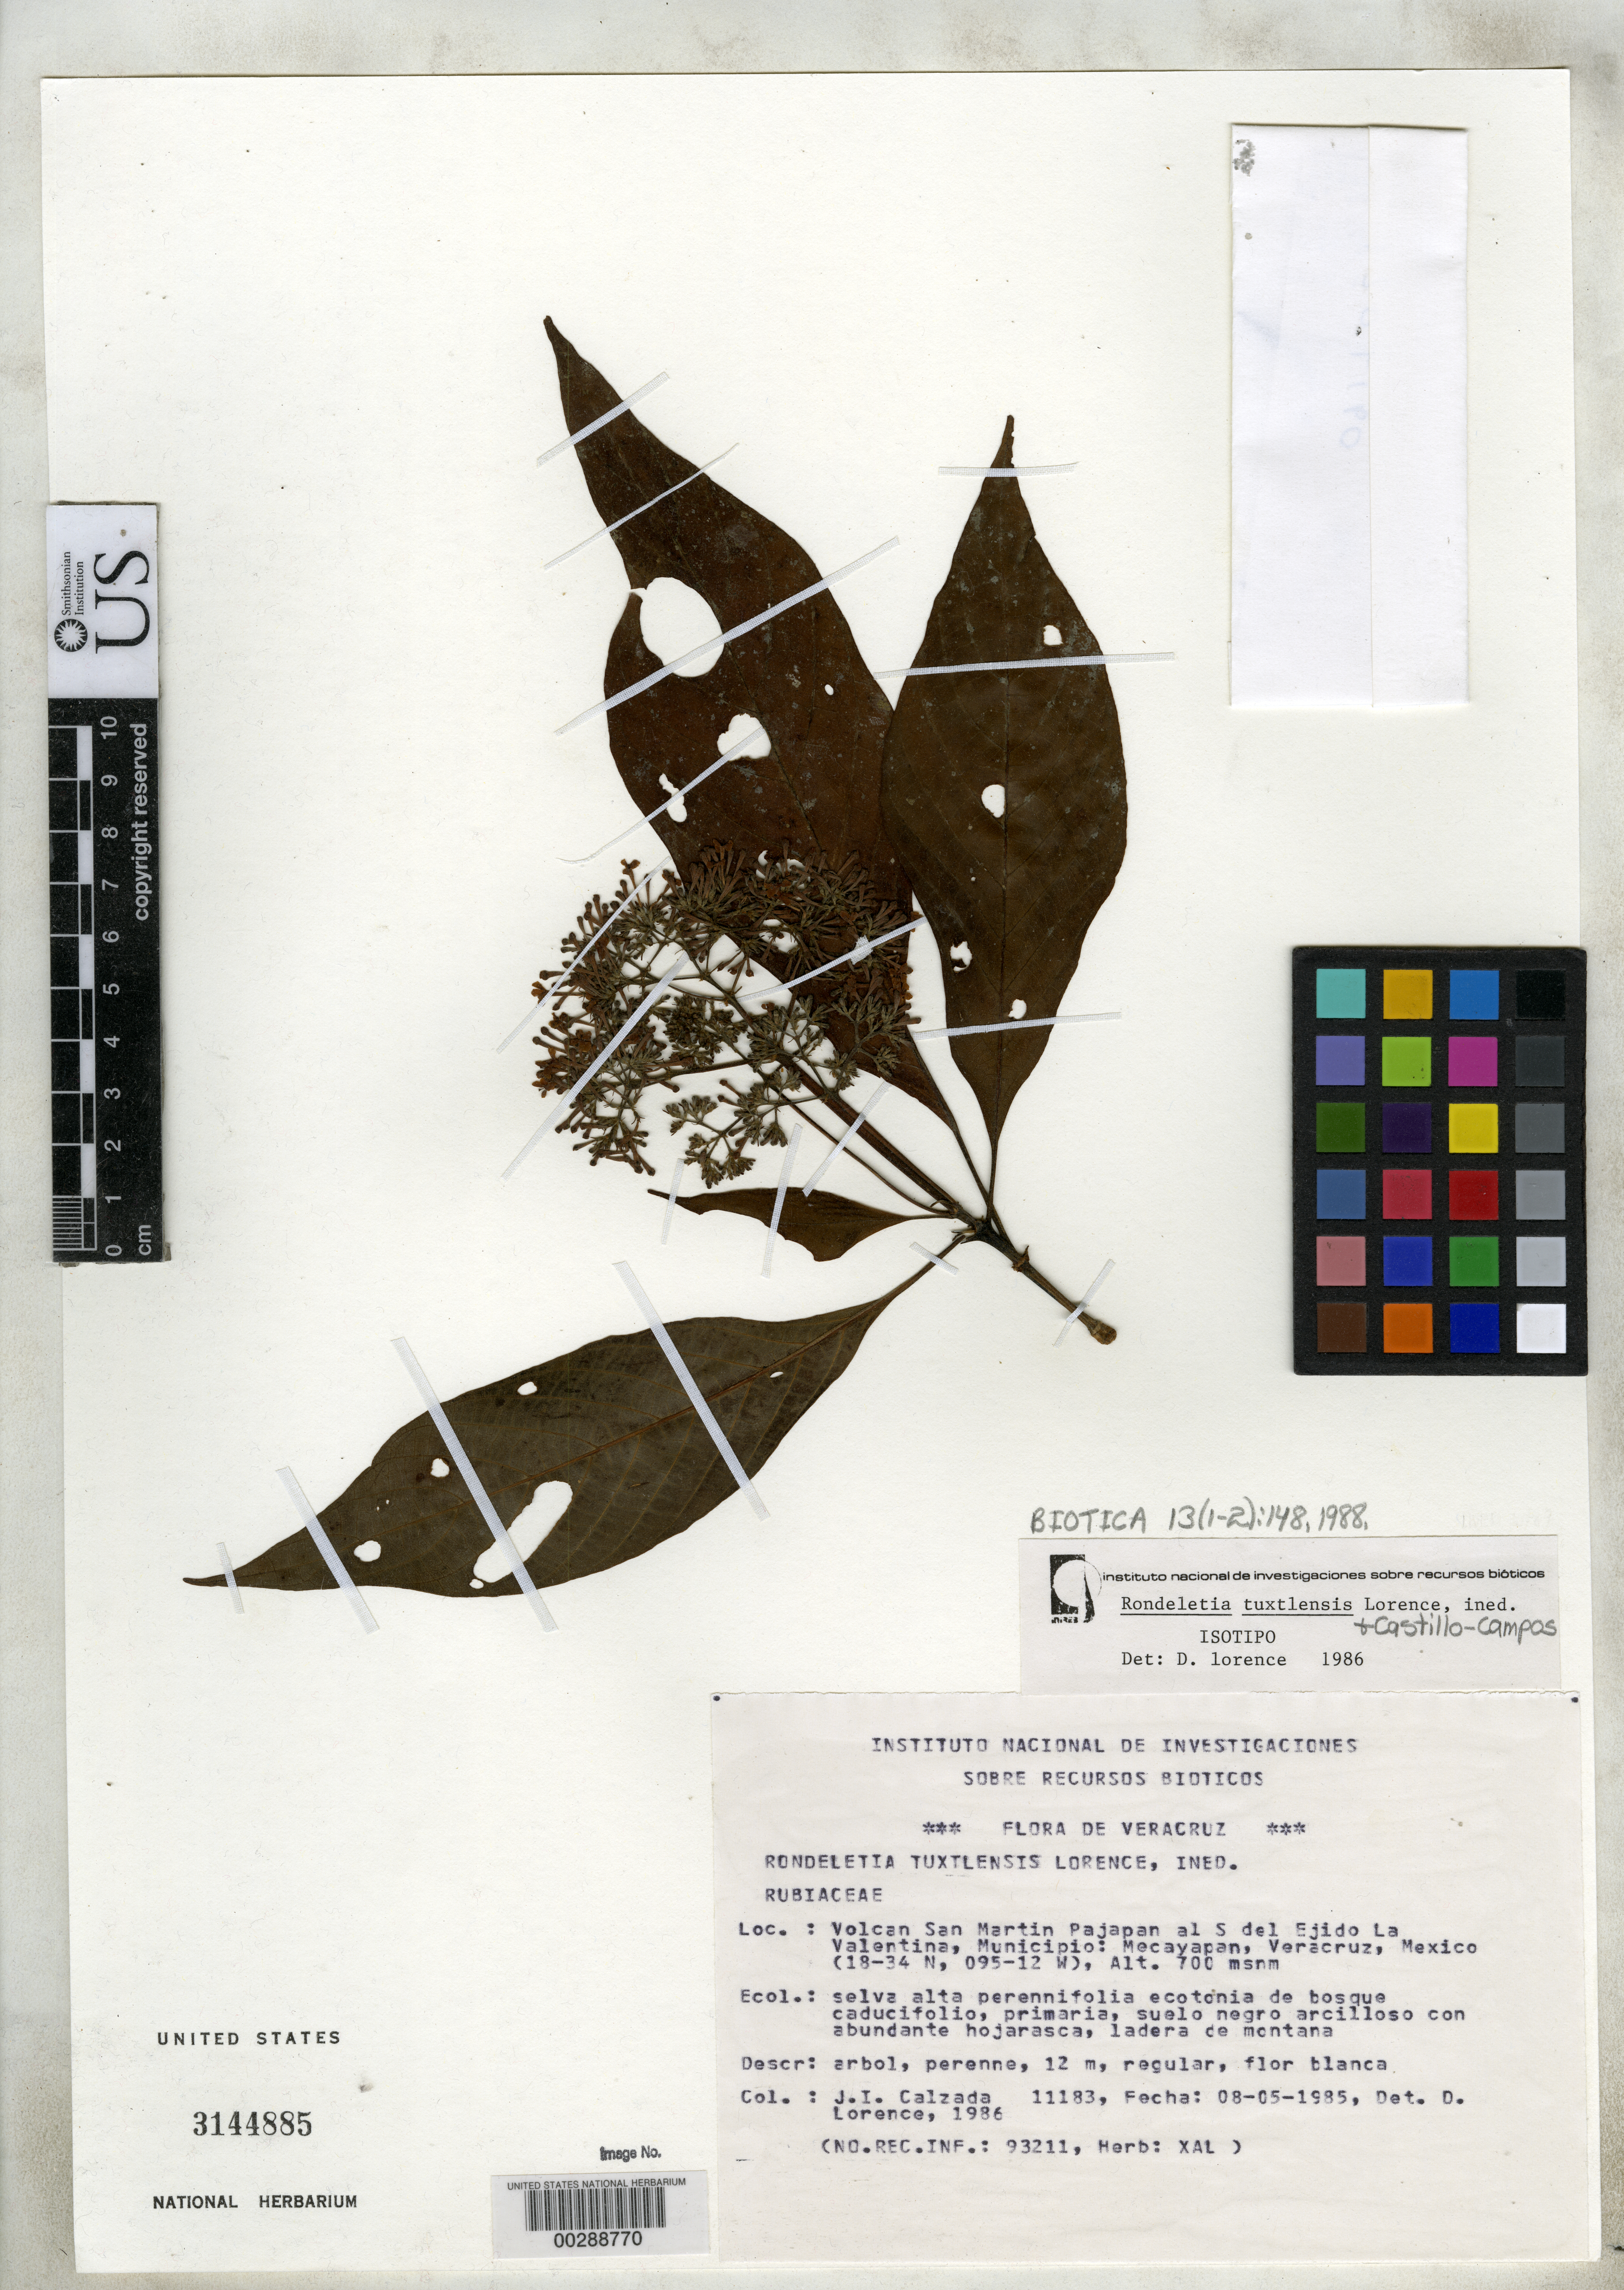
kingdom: Plantae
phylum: Tracheophyta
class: Magnoliopsida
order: Gentianales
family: Rubiaceae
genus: Rondeletia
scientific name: Rondeletia tuxtlensis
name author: Lorence & Cast.-Campos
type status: Isotype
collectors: J. I. Calzada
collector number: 11183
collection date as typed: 08 May 1985 or 05 Aug 1985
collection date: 1985-05-08 or 1985-08-05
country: Mexico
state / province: Veracruz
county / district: Mecayapan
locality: San Martin Pajapan Volcano to S of Ejidi La Valentina.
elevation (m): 700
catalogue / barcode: US 3144885